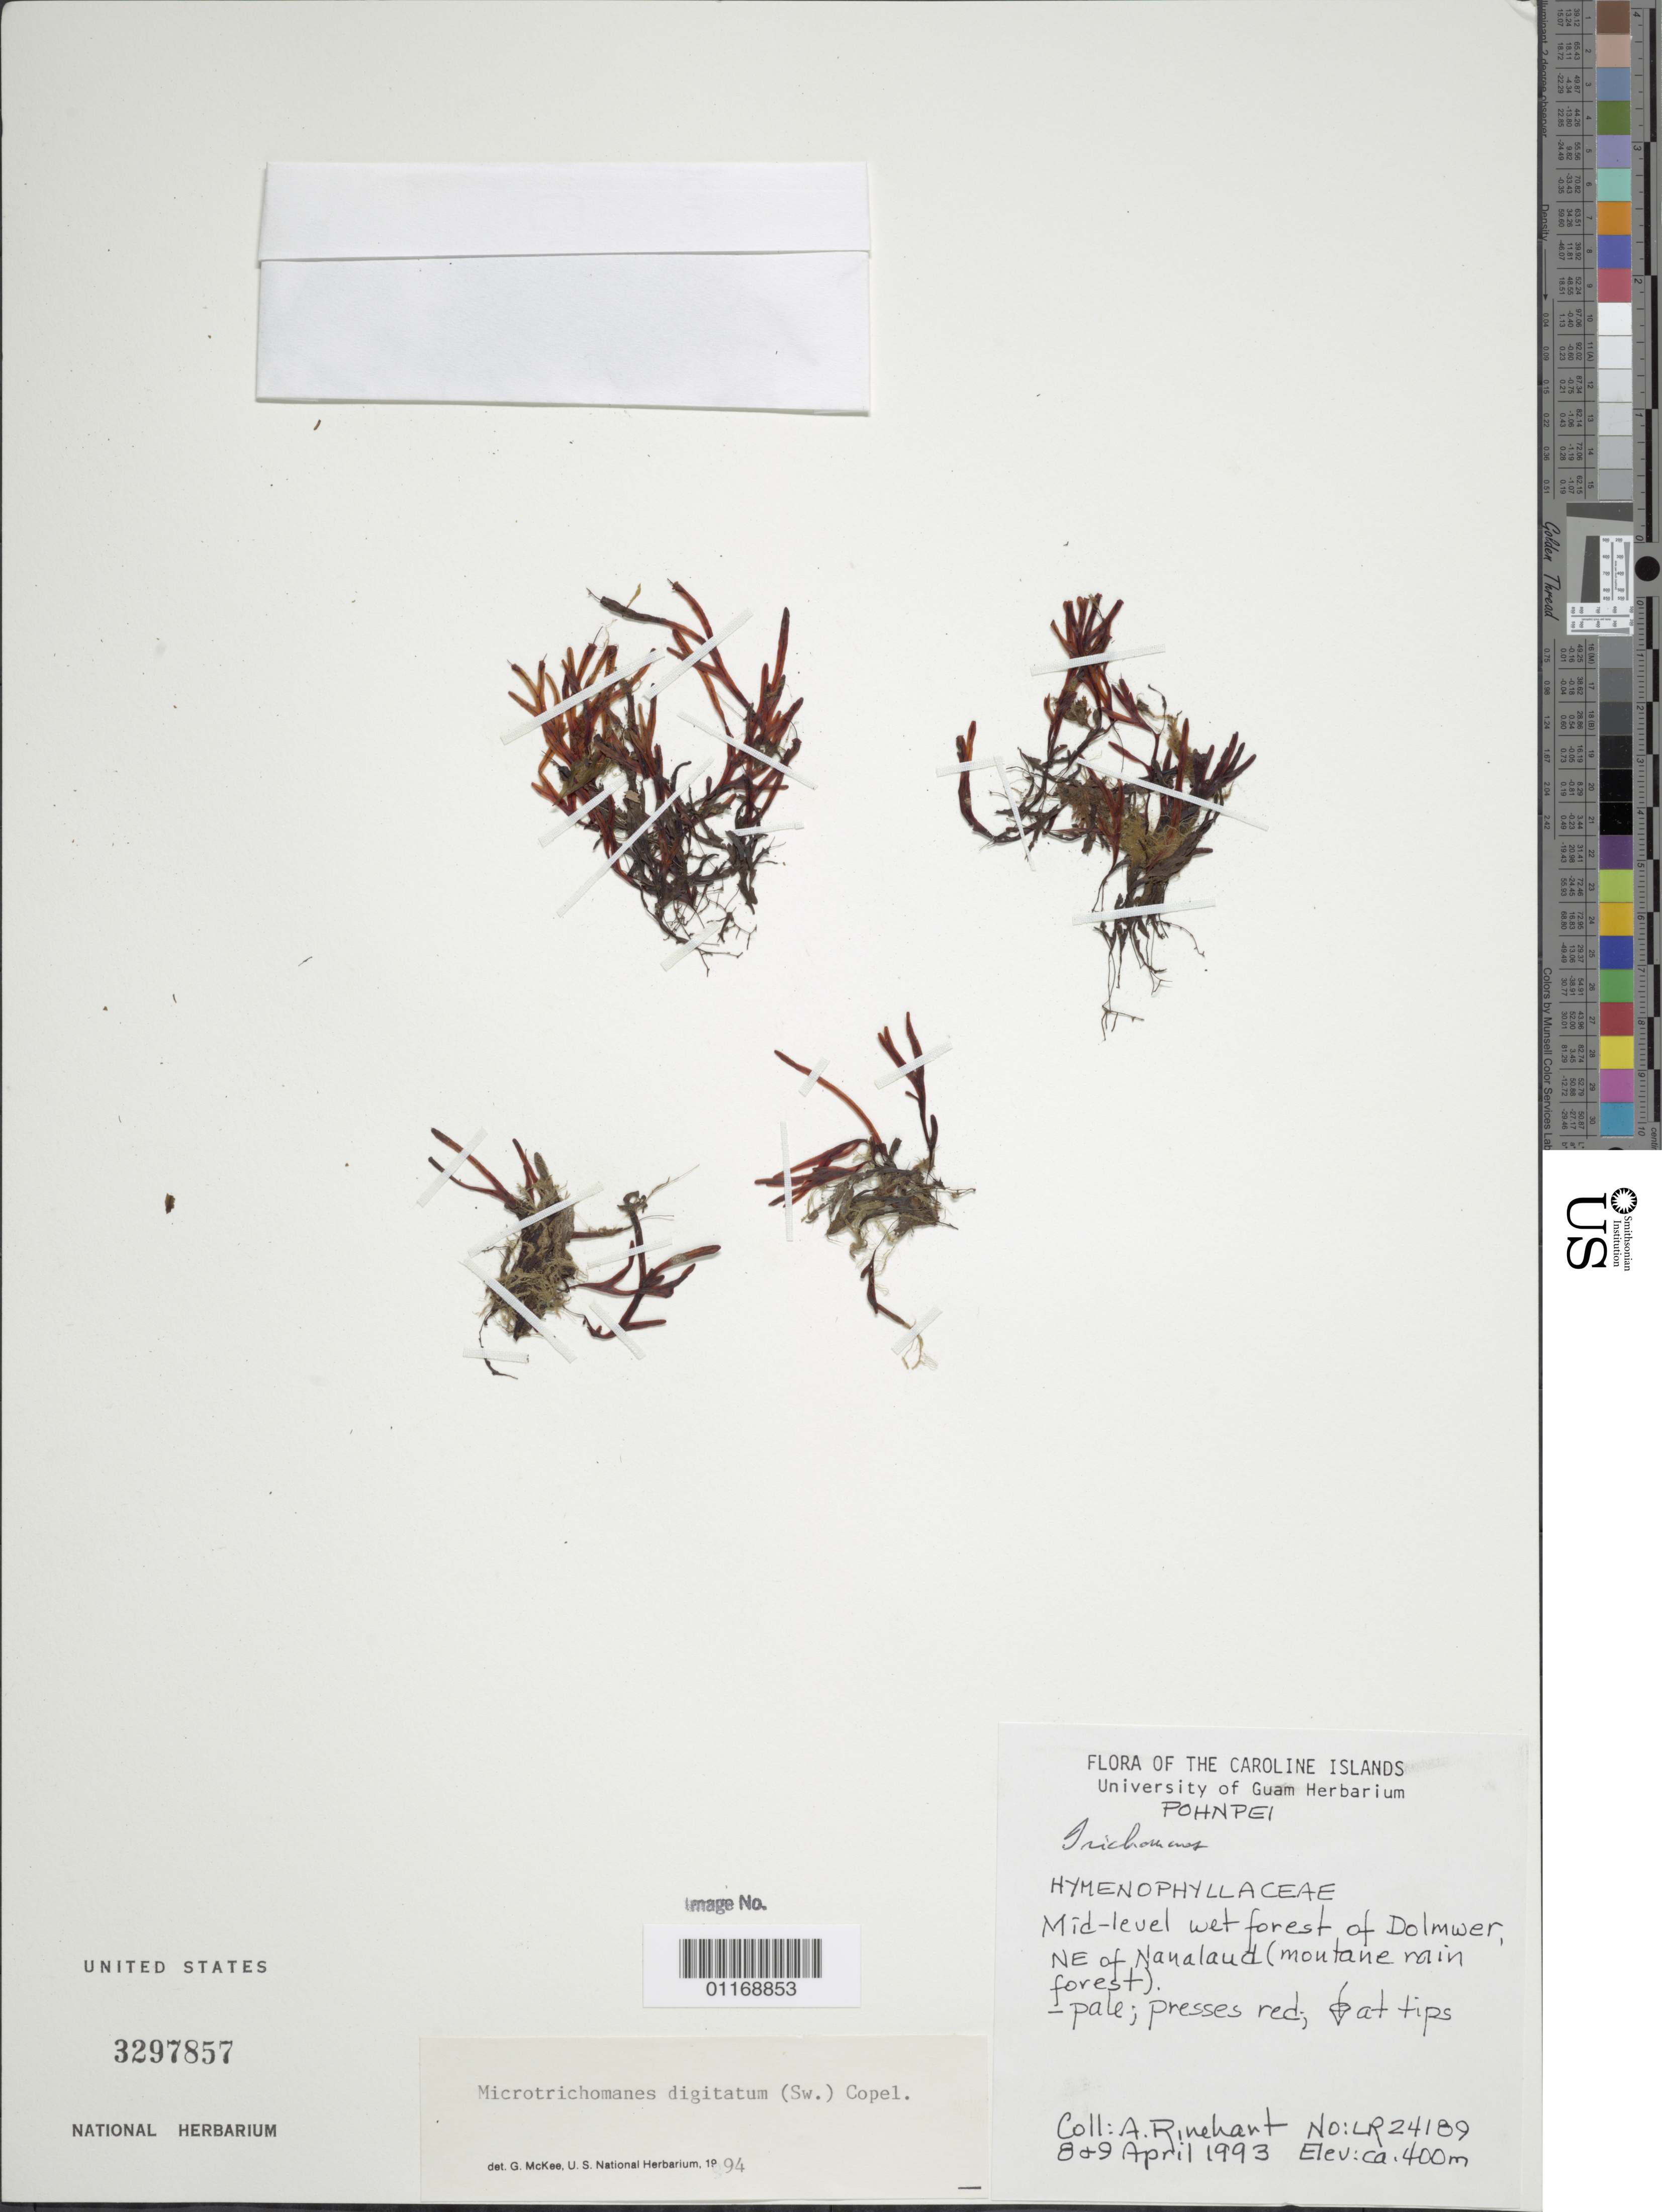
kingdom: Plantae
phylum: Tracheophyta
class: Polypodiopsida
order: Hymenophyllales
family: Hymenophyllaceae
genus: Hymenophyllum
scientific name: Hymenophyllum digitatum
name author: (Sw.) Fosberg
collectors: A. Rinehart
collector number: LR24189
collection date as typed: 08 Apr 1993 to 09 Apr 1993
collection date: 1993-04-08/1993-04-09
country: Micronesia, Federated States of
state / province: Pohnpei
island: Pohnpei [Ponape]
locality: Pohnpei, mt. nanalaud, dolmwer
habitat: Mid-level wet forest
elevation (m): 400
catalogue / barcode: US 3297857